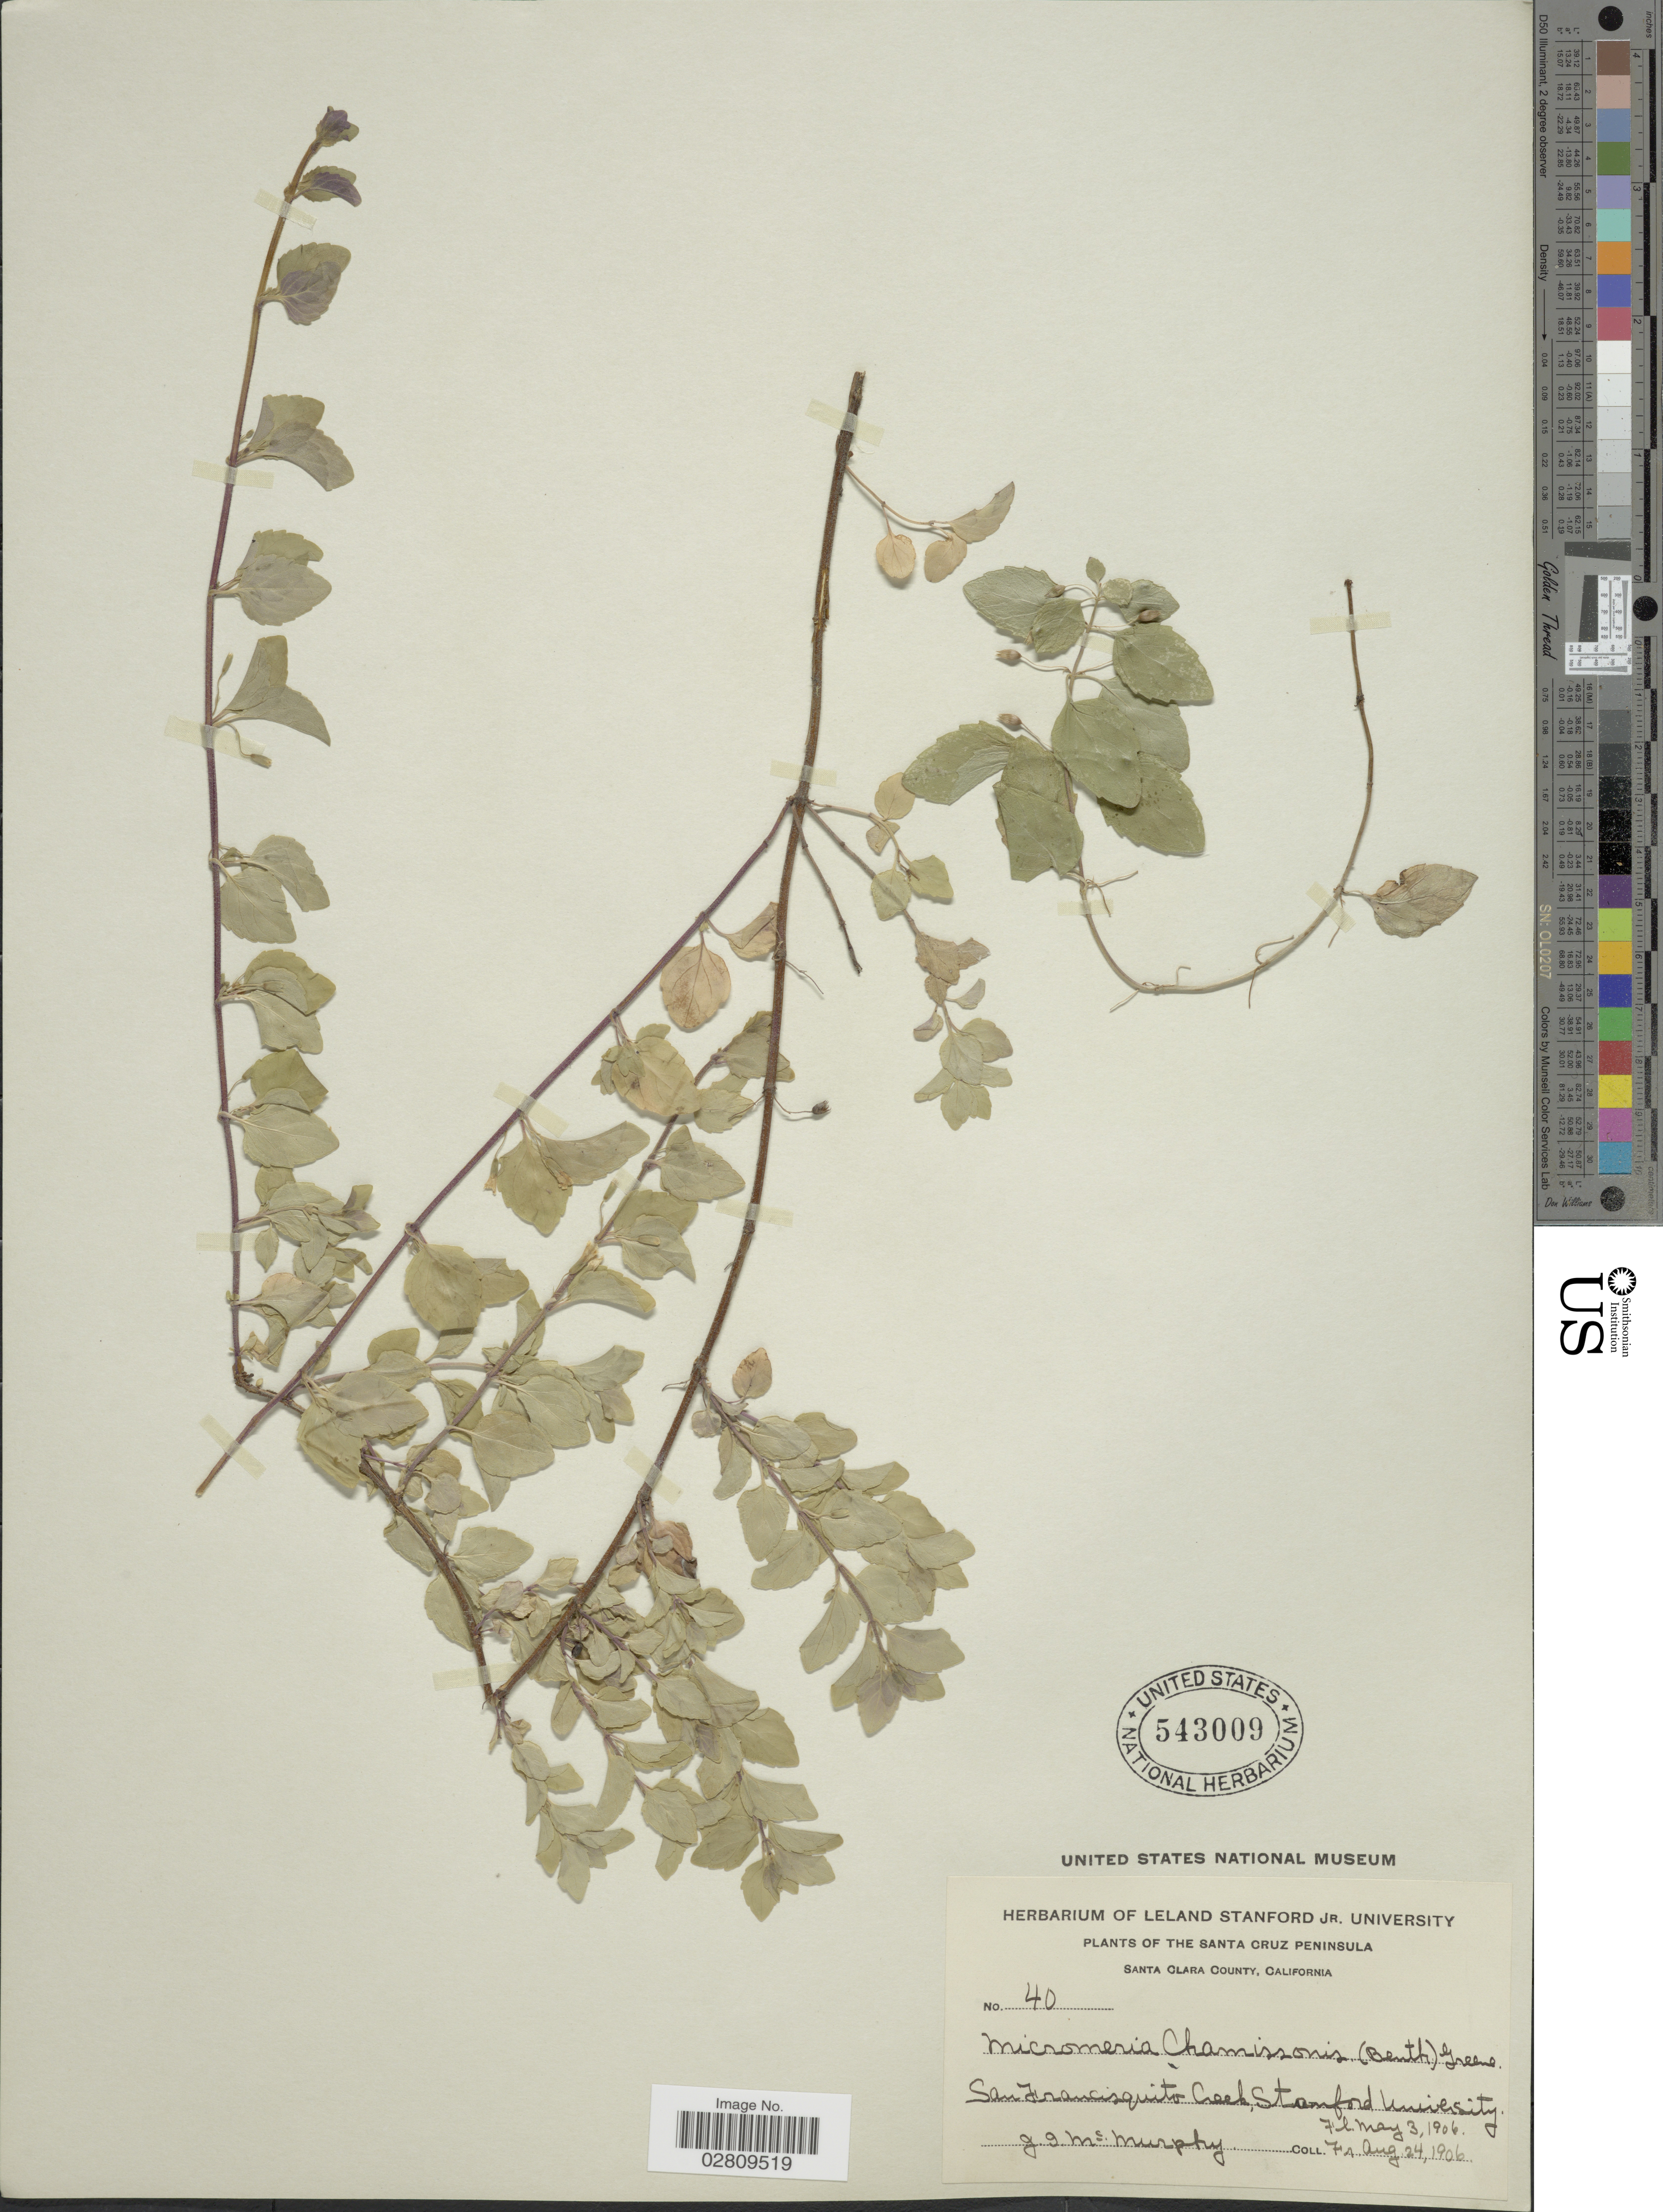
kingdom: Plantae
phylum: Tracheophyta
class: Magnoliopsida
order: Lamiales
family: Lamiaceae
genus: Micromeria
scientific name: Micromeria douglasii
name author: Benth.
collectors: J. McMurphy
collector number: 40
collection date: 1906-05-03/1906-08-24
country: United States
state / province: California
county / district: Santa Clara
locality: Santa Cruz Peninsula. Santa Clara County. San Francisquito Creek, Stanford University.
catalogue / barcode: US 543009